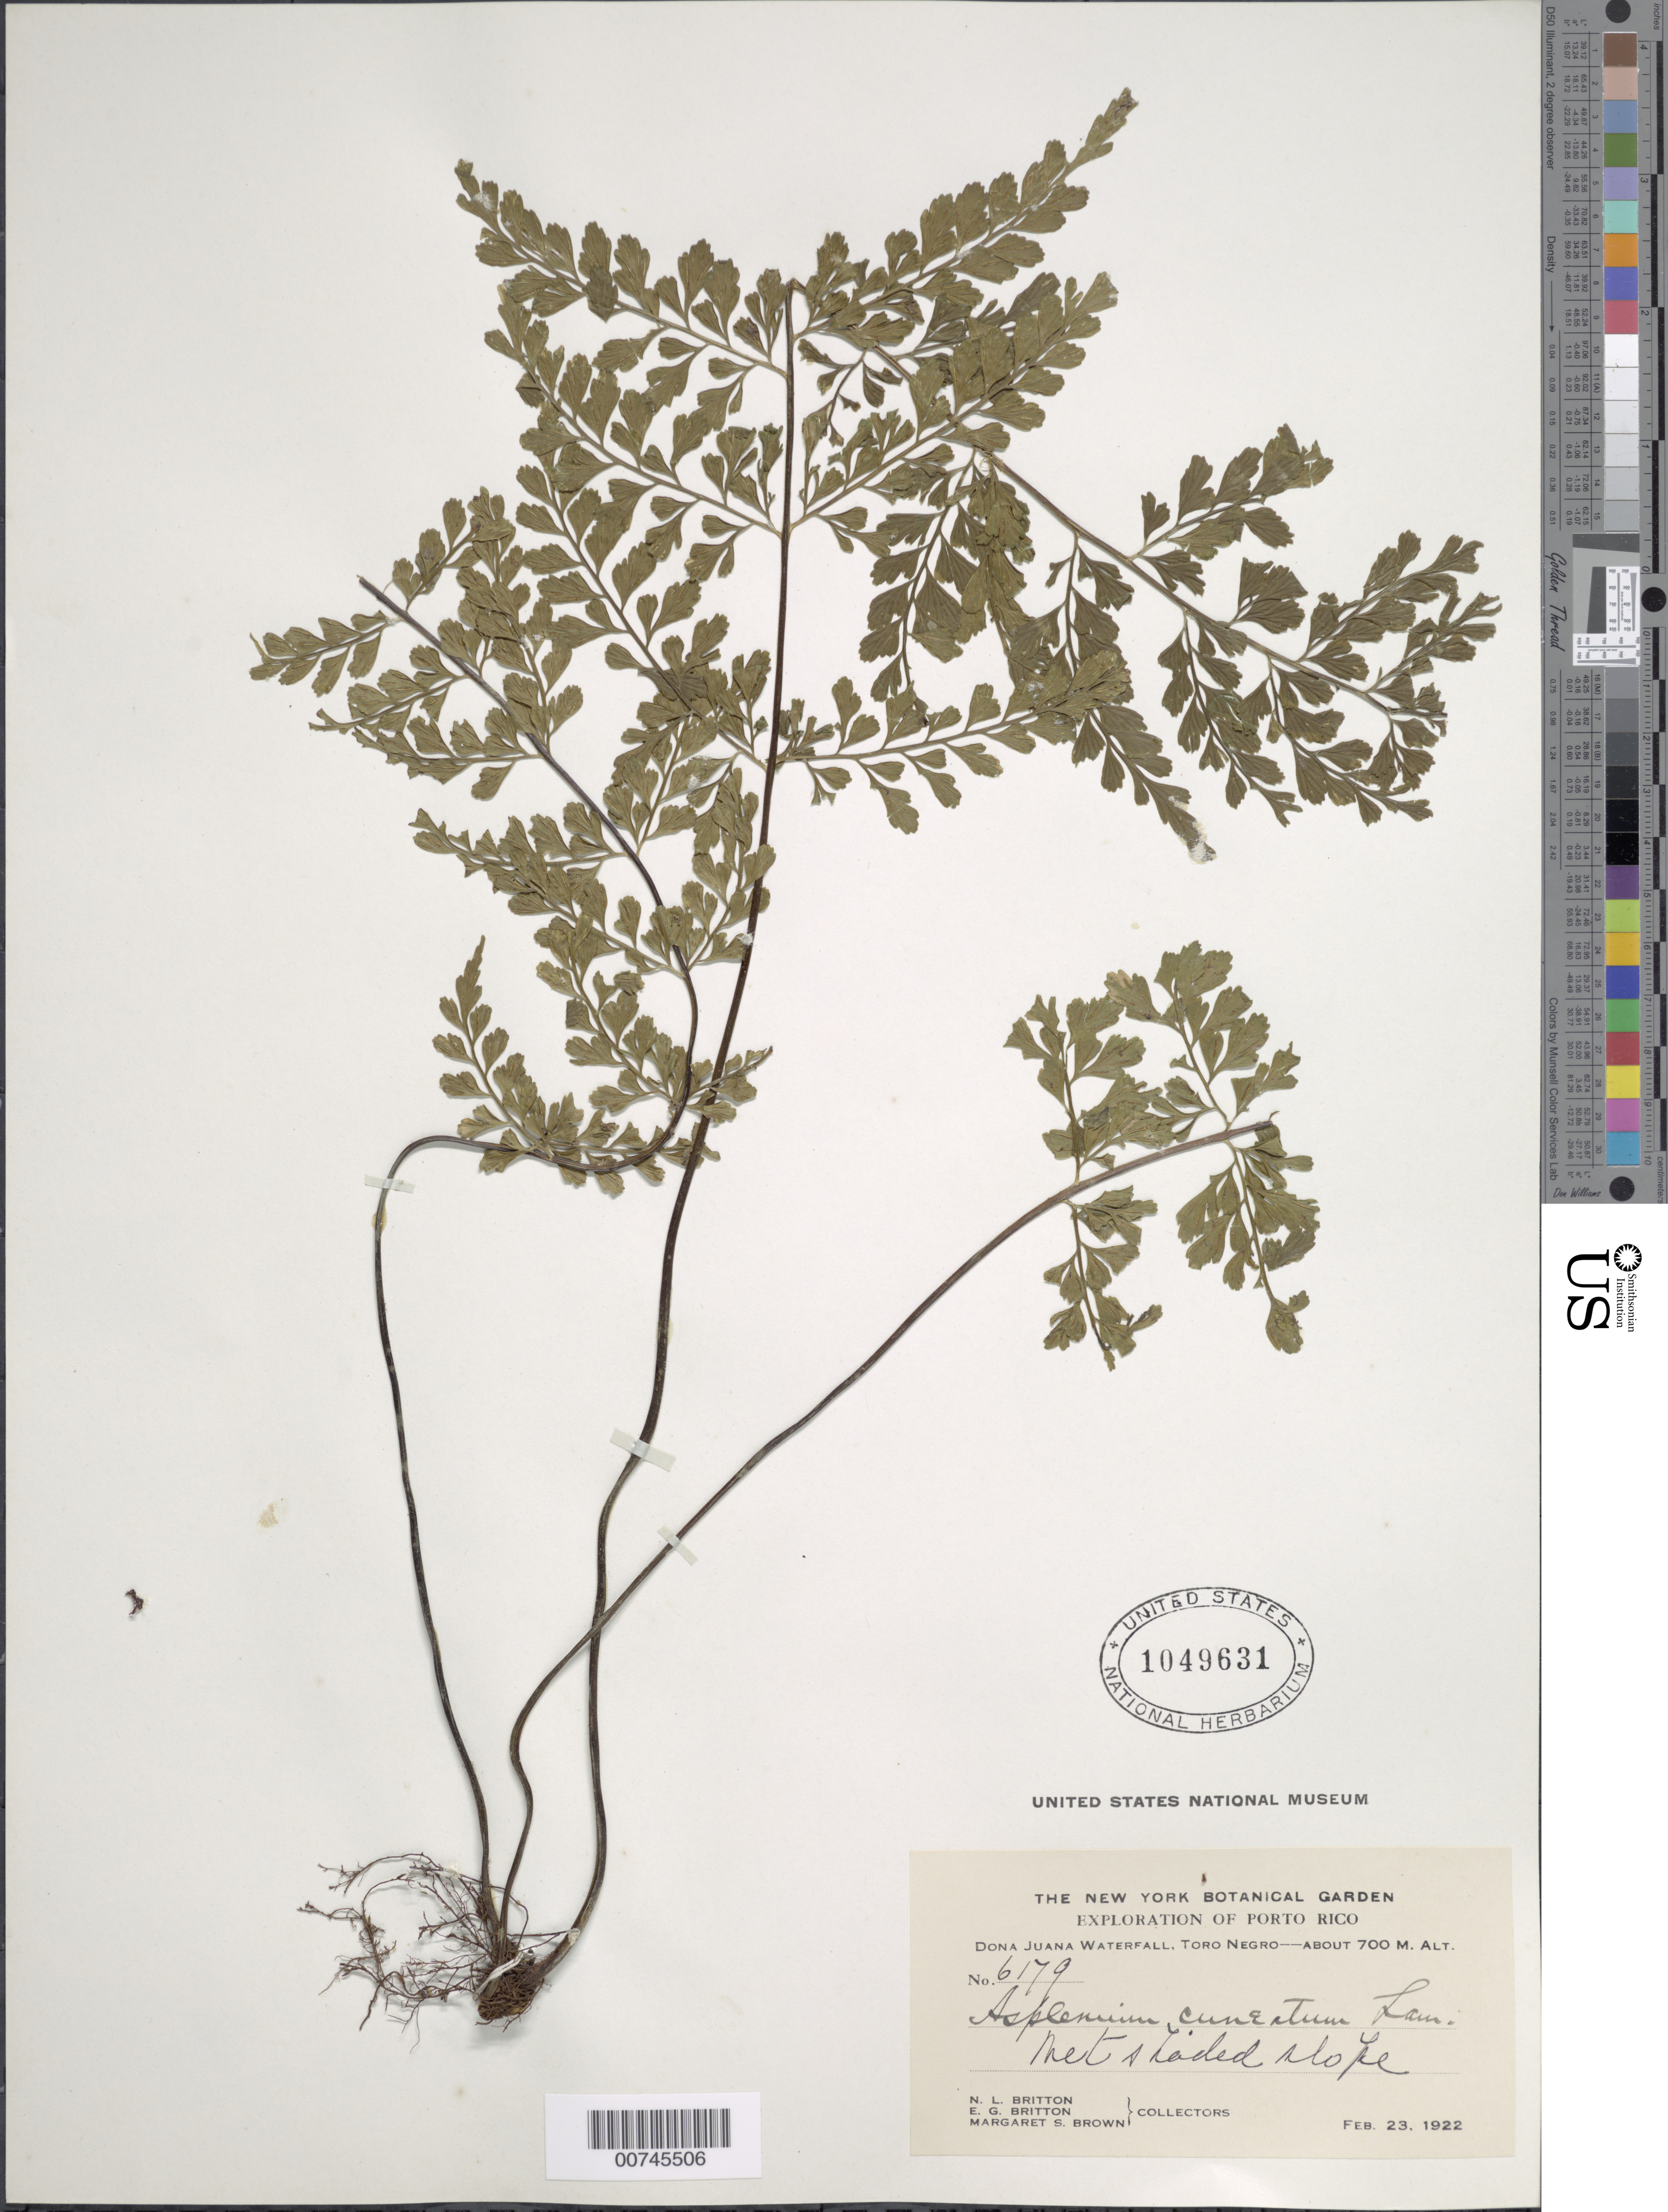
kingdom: Plantae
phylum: Tracheophyta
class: Polypodiopsida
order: Polypodiales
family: Aspleniaceae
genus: Asplenium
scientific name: Asplenium cuneatum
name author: Lam.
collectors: N. Britton, E. G. Britton & M. S. Brown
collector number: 6179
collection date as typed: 23 Feb 1922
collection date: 1922-02-23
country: Puerto Rico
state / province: Villalba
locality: Doña Juana Waterfall, Toro Negro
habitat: Wet shaded slope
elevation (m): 700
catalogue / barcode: US 1049631